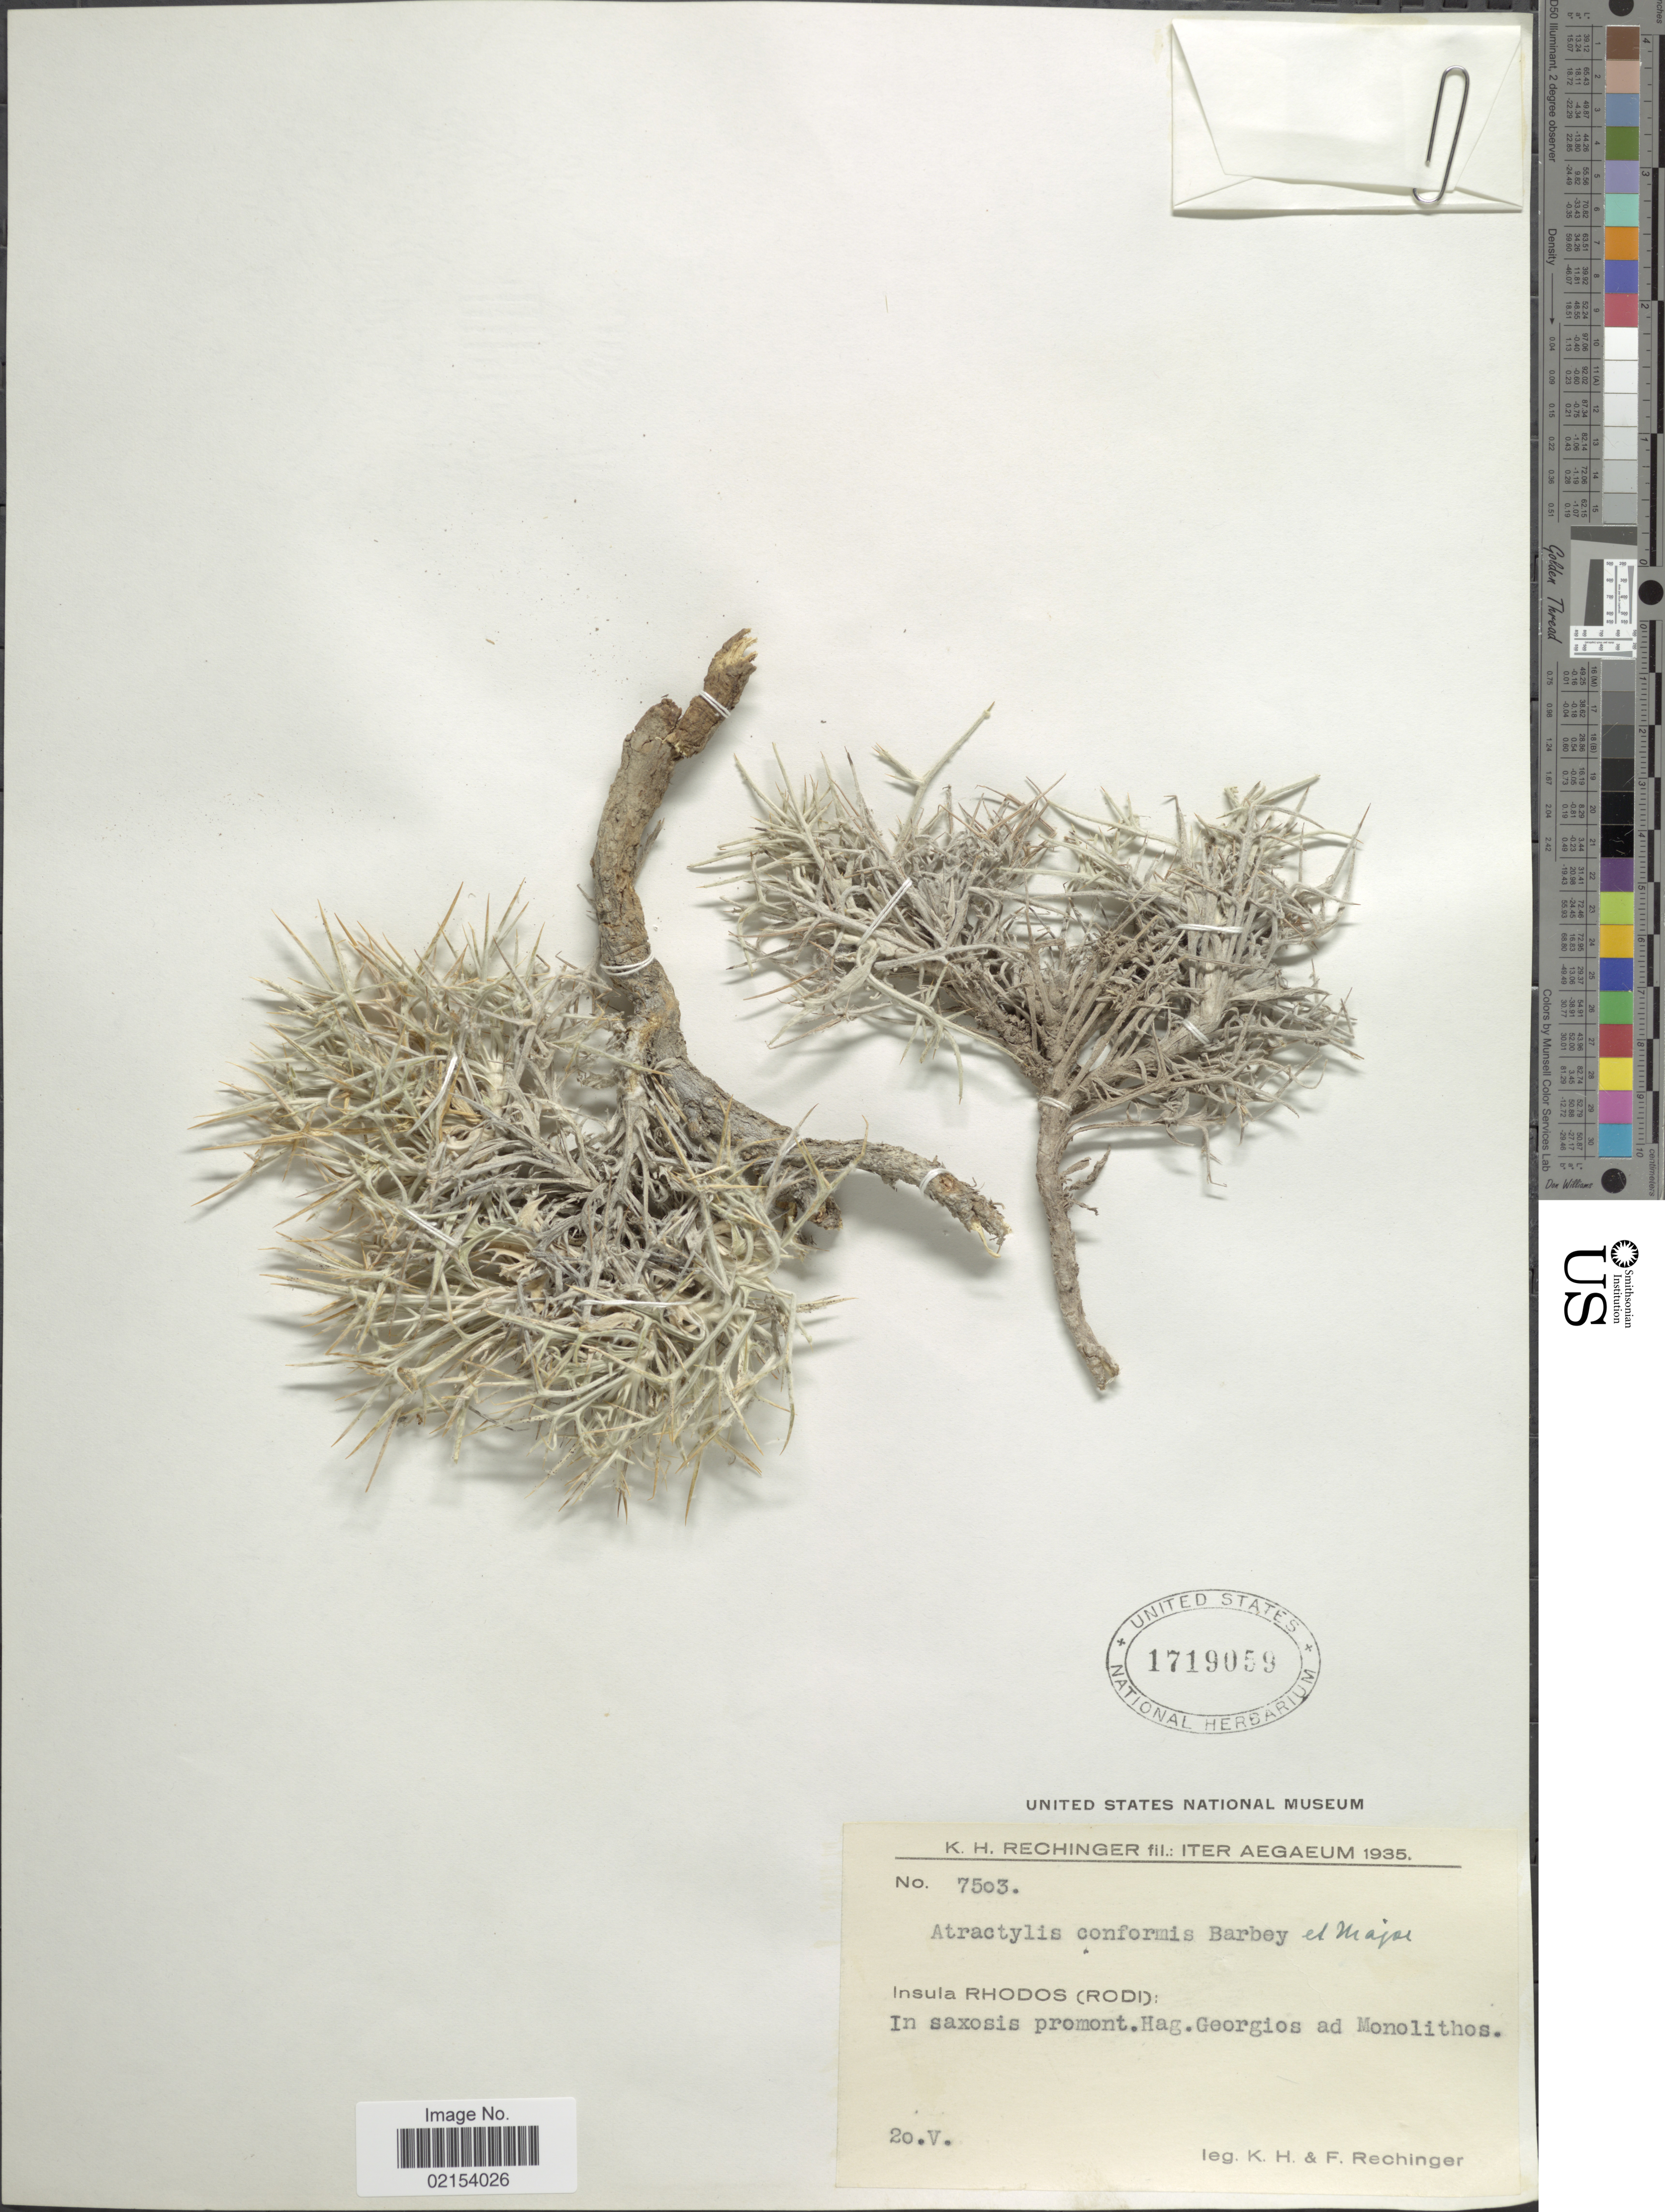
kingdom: Plantae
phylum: Tracheophyta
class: Magnoliopsida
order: Asterales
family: Asteraceae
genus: Carlina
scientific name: Carlina tragacanthifolia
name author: Klatt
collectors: K. H. Rechinger & F. Rechinger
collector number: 7503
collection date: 1935-05-20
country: Greece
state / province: South Aegean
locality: Insula Rhodos (Rodi). Hag Georgios ad Monolithos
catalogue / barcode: US 1719059